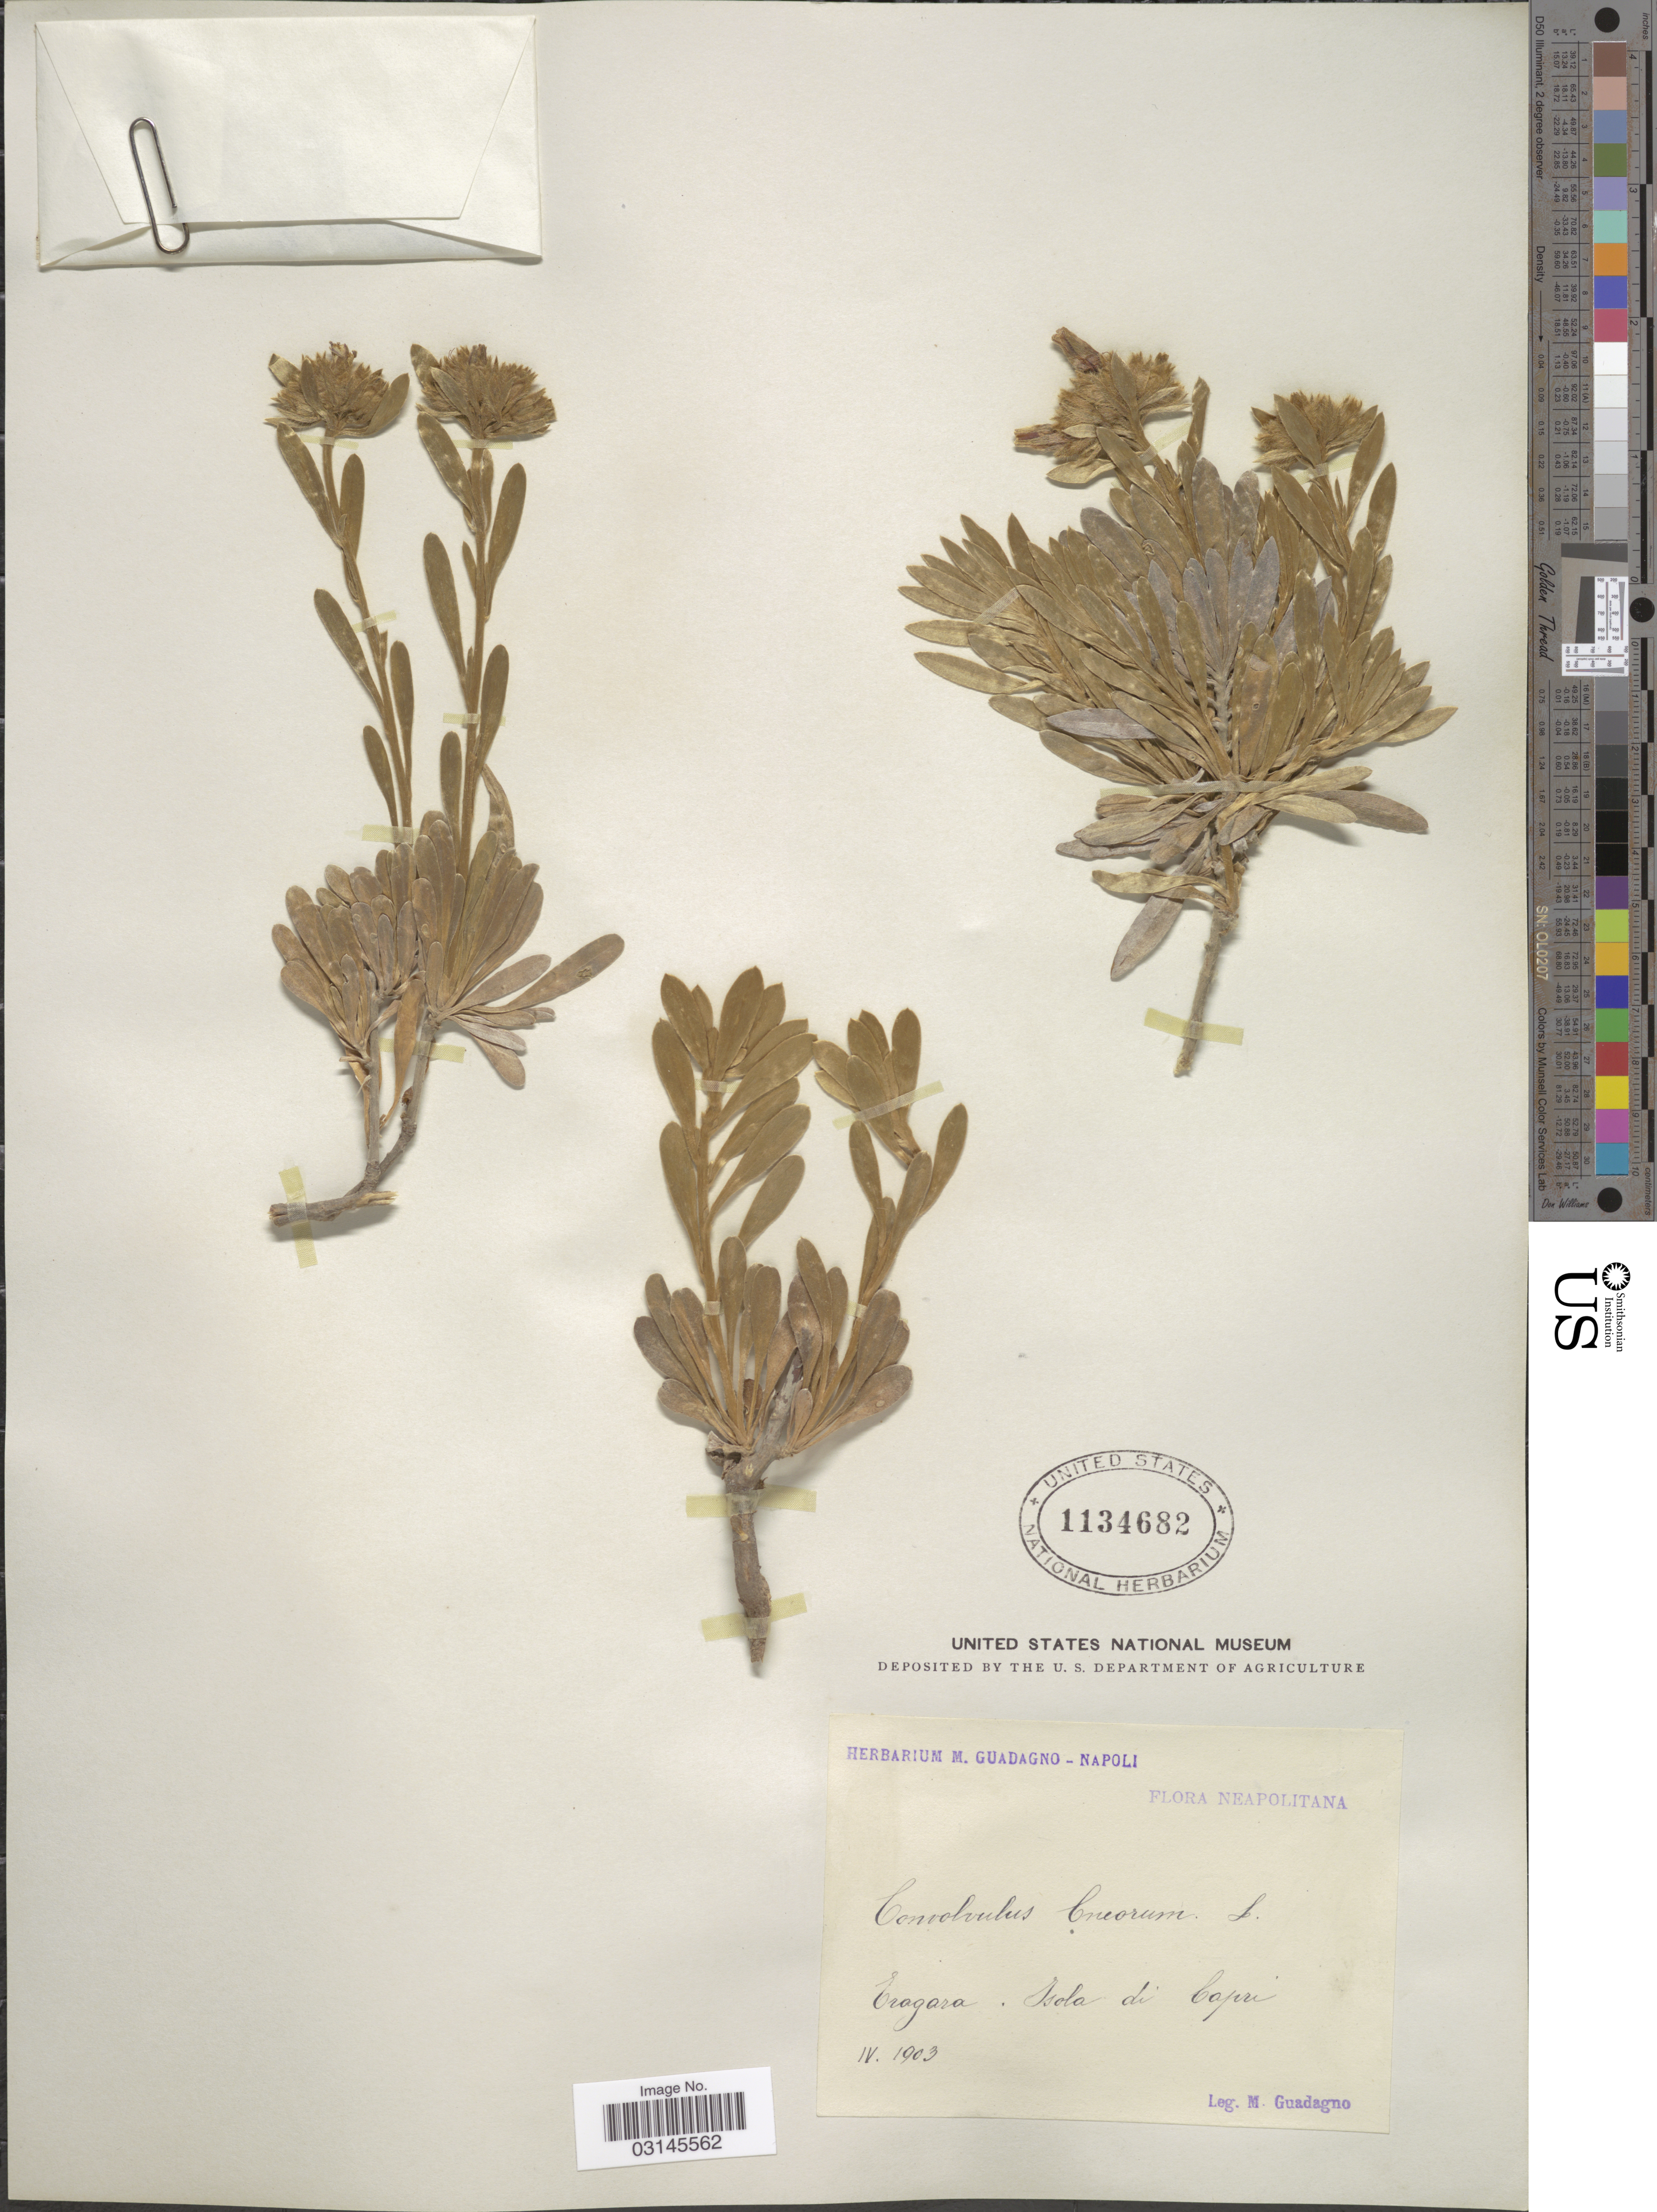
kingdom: Plantae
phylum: Tracheophyta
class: Magnoliopsida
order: Solanales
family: Convolvulaceae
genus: Convolvulus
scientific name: Convolvulus cneorum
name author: L.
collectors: M. Guadagno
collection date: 1903-04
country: Italy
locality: Neapolitana. Tragara. Isola di Capri.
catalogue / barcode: US 1134682